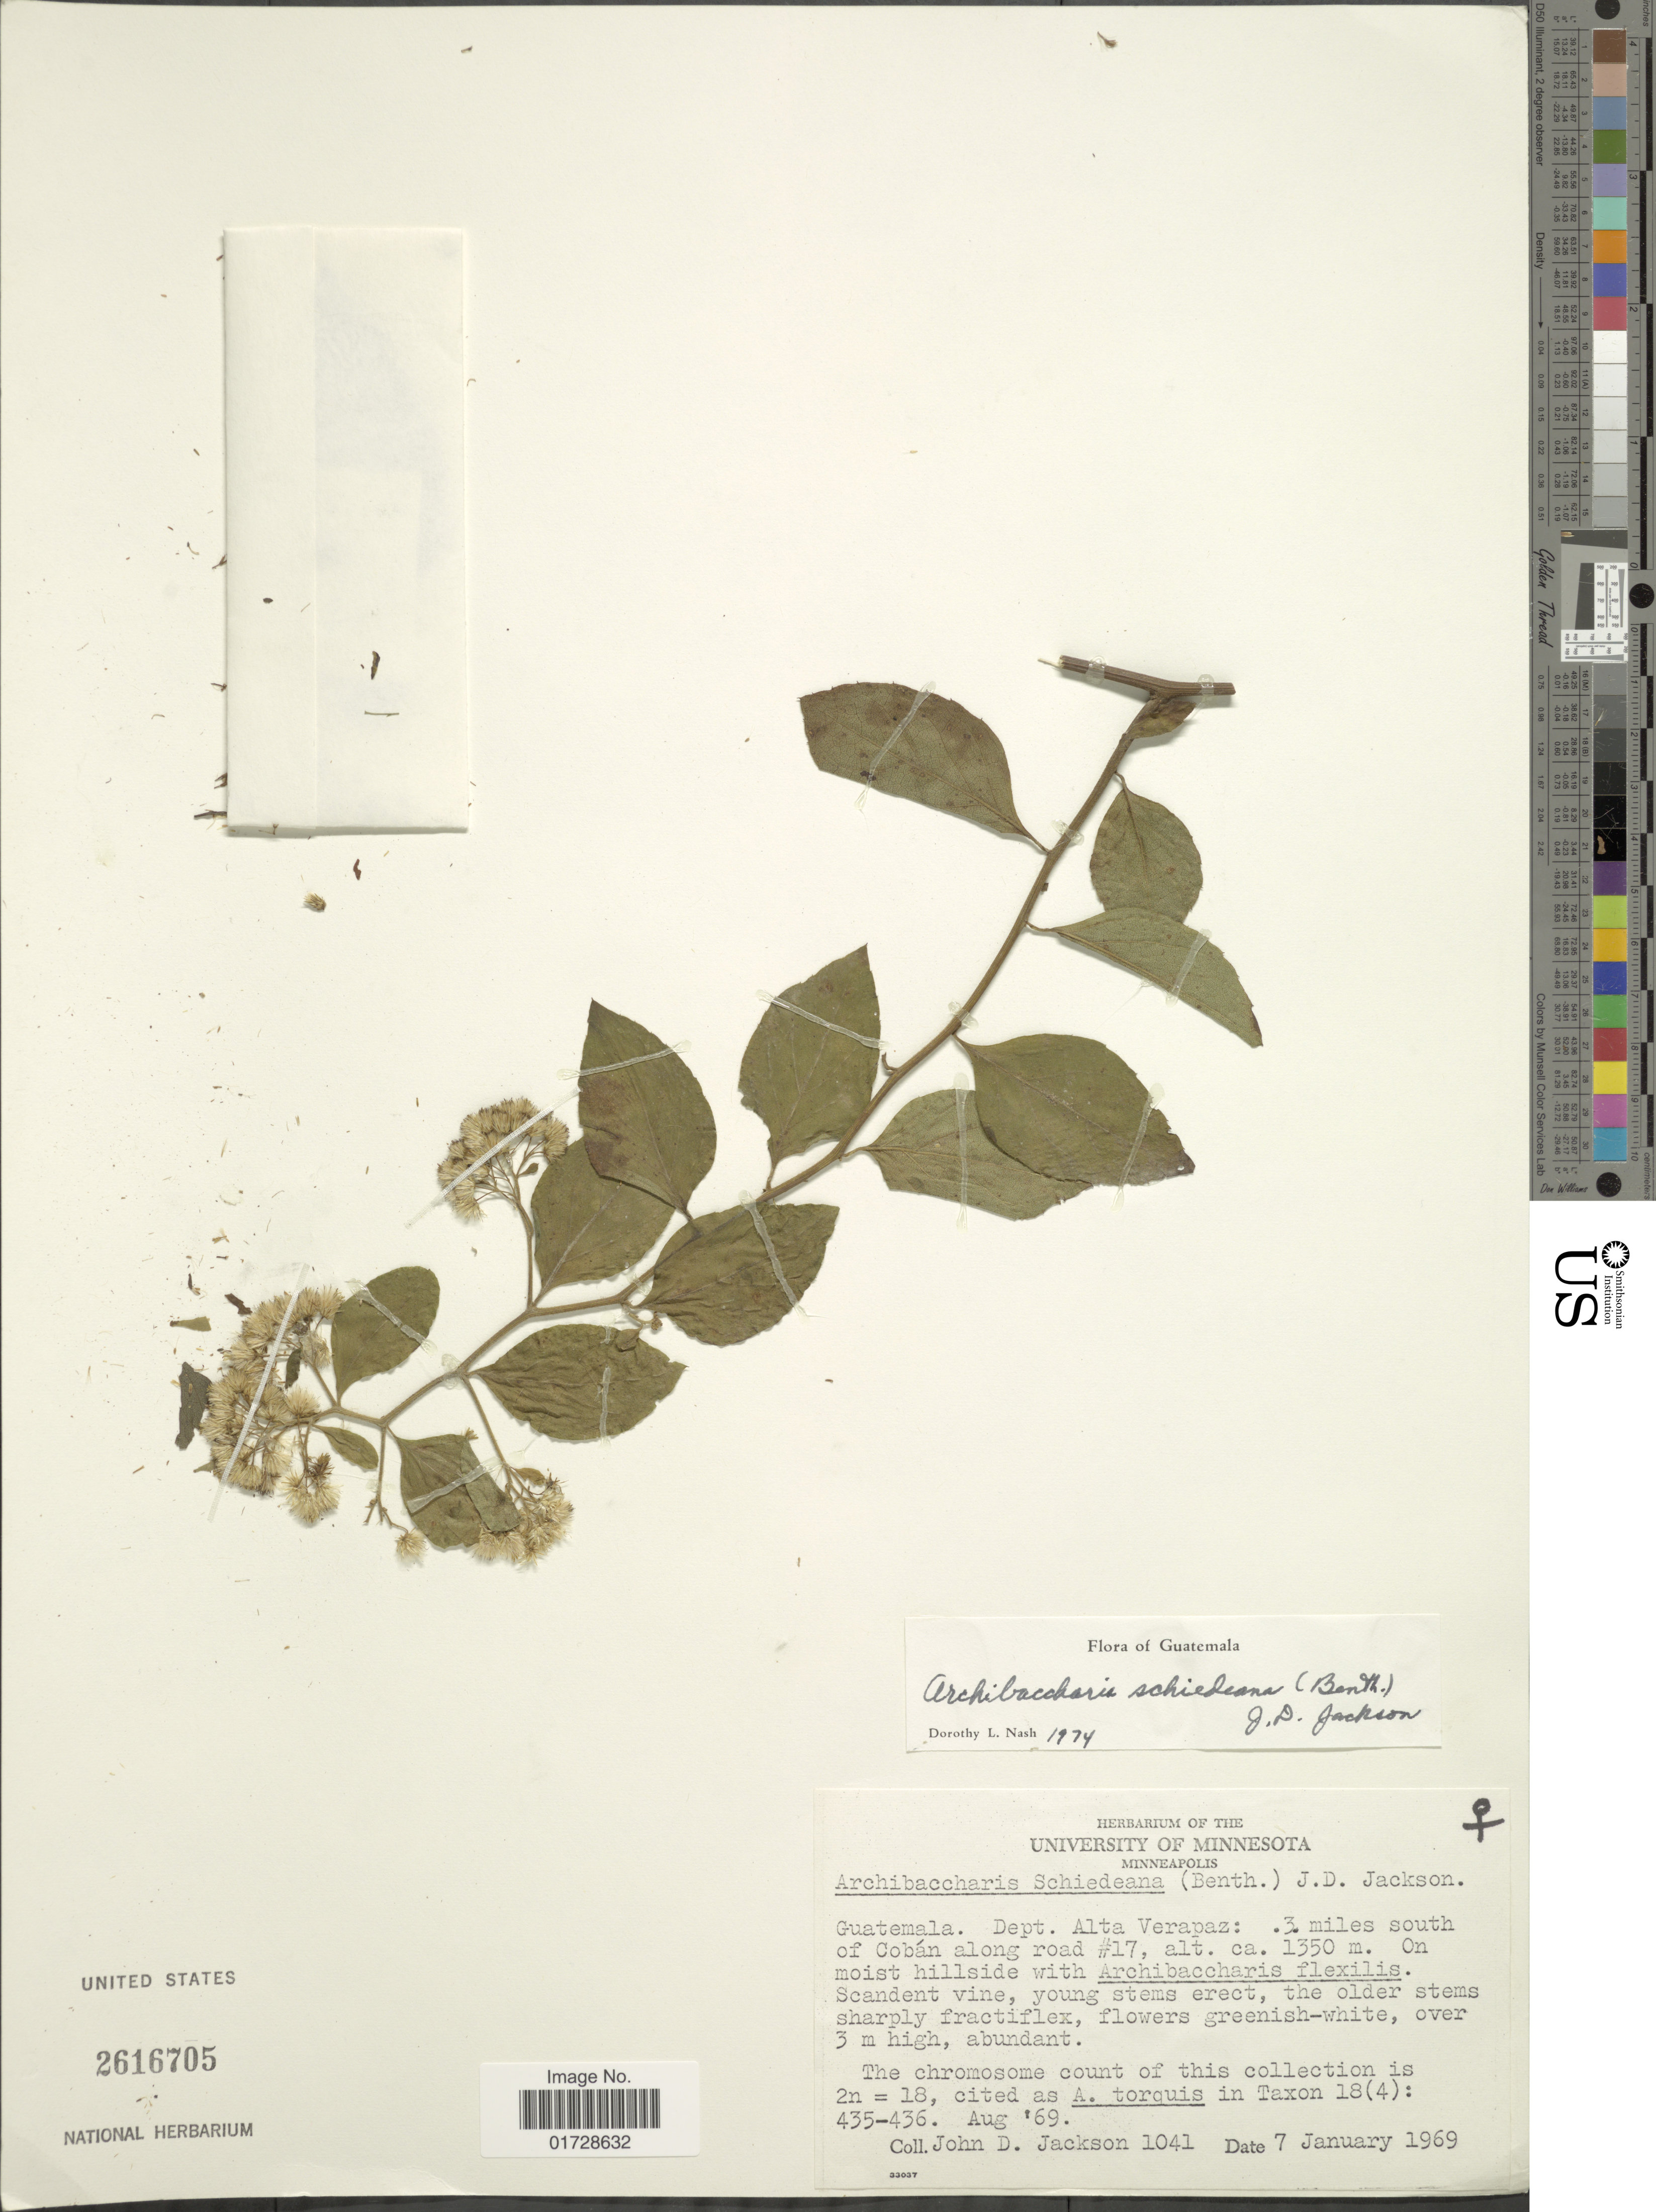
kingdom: Plantae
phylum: Tracheophyta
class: Magnoliopsida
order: Asterales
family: Asteraceae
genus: Archibaccharis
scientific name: Archibaccharis schiedeana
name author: (Benth.) J.D. Jacks.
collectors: J. Jackson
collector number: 1041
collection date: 1969-01-07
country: Guatemala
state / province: Alta Verapaz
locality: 3 miles south of Coban along road #17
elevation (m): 1350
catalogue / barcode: US 2616705